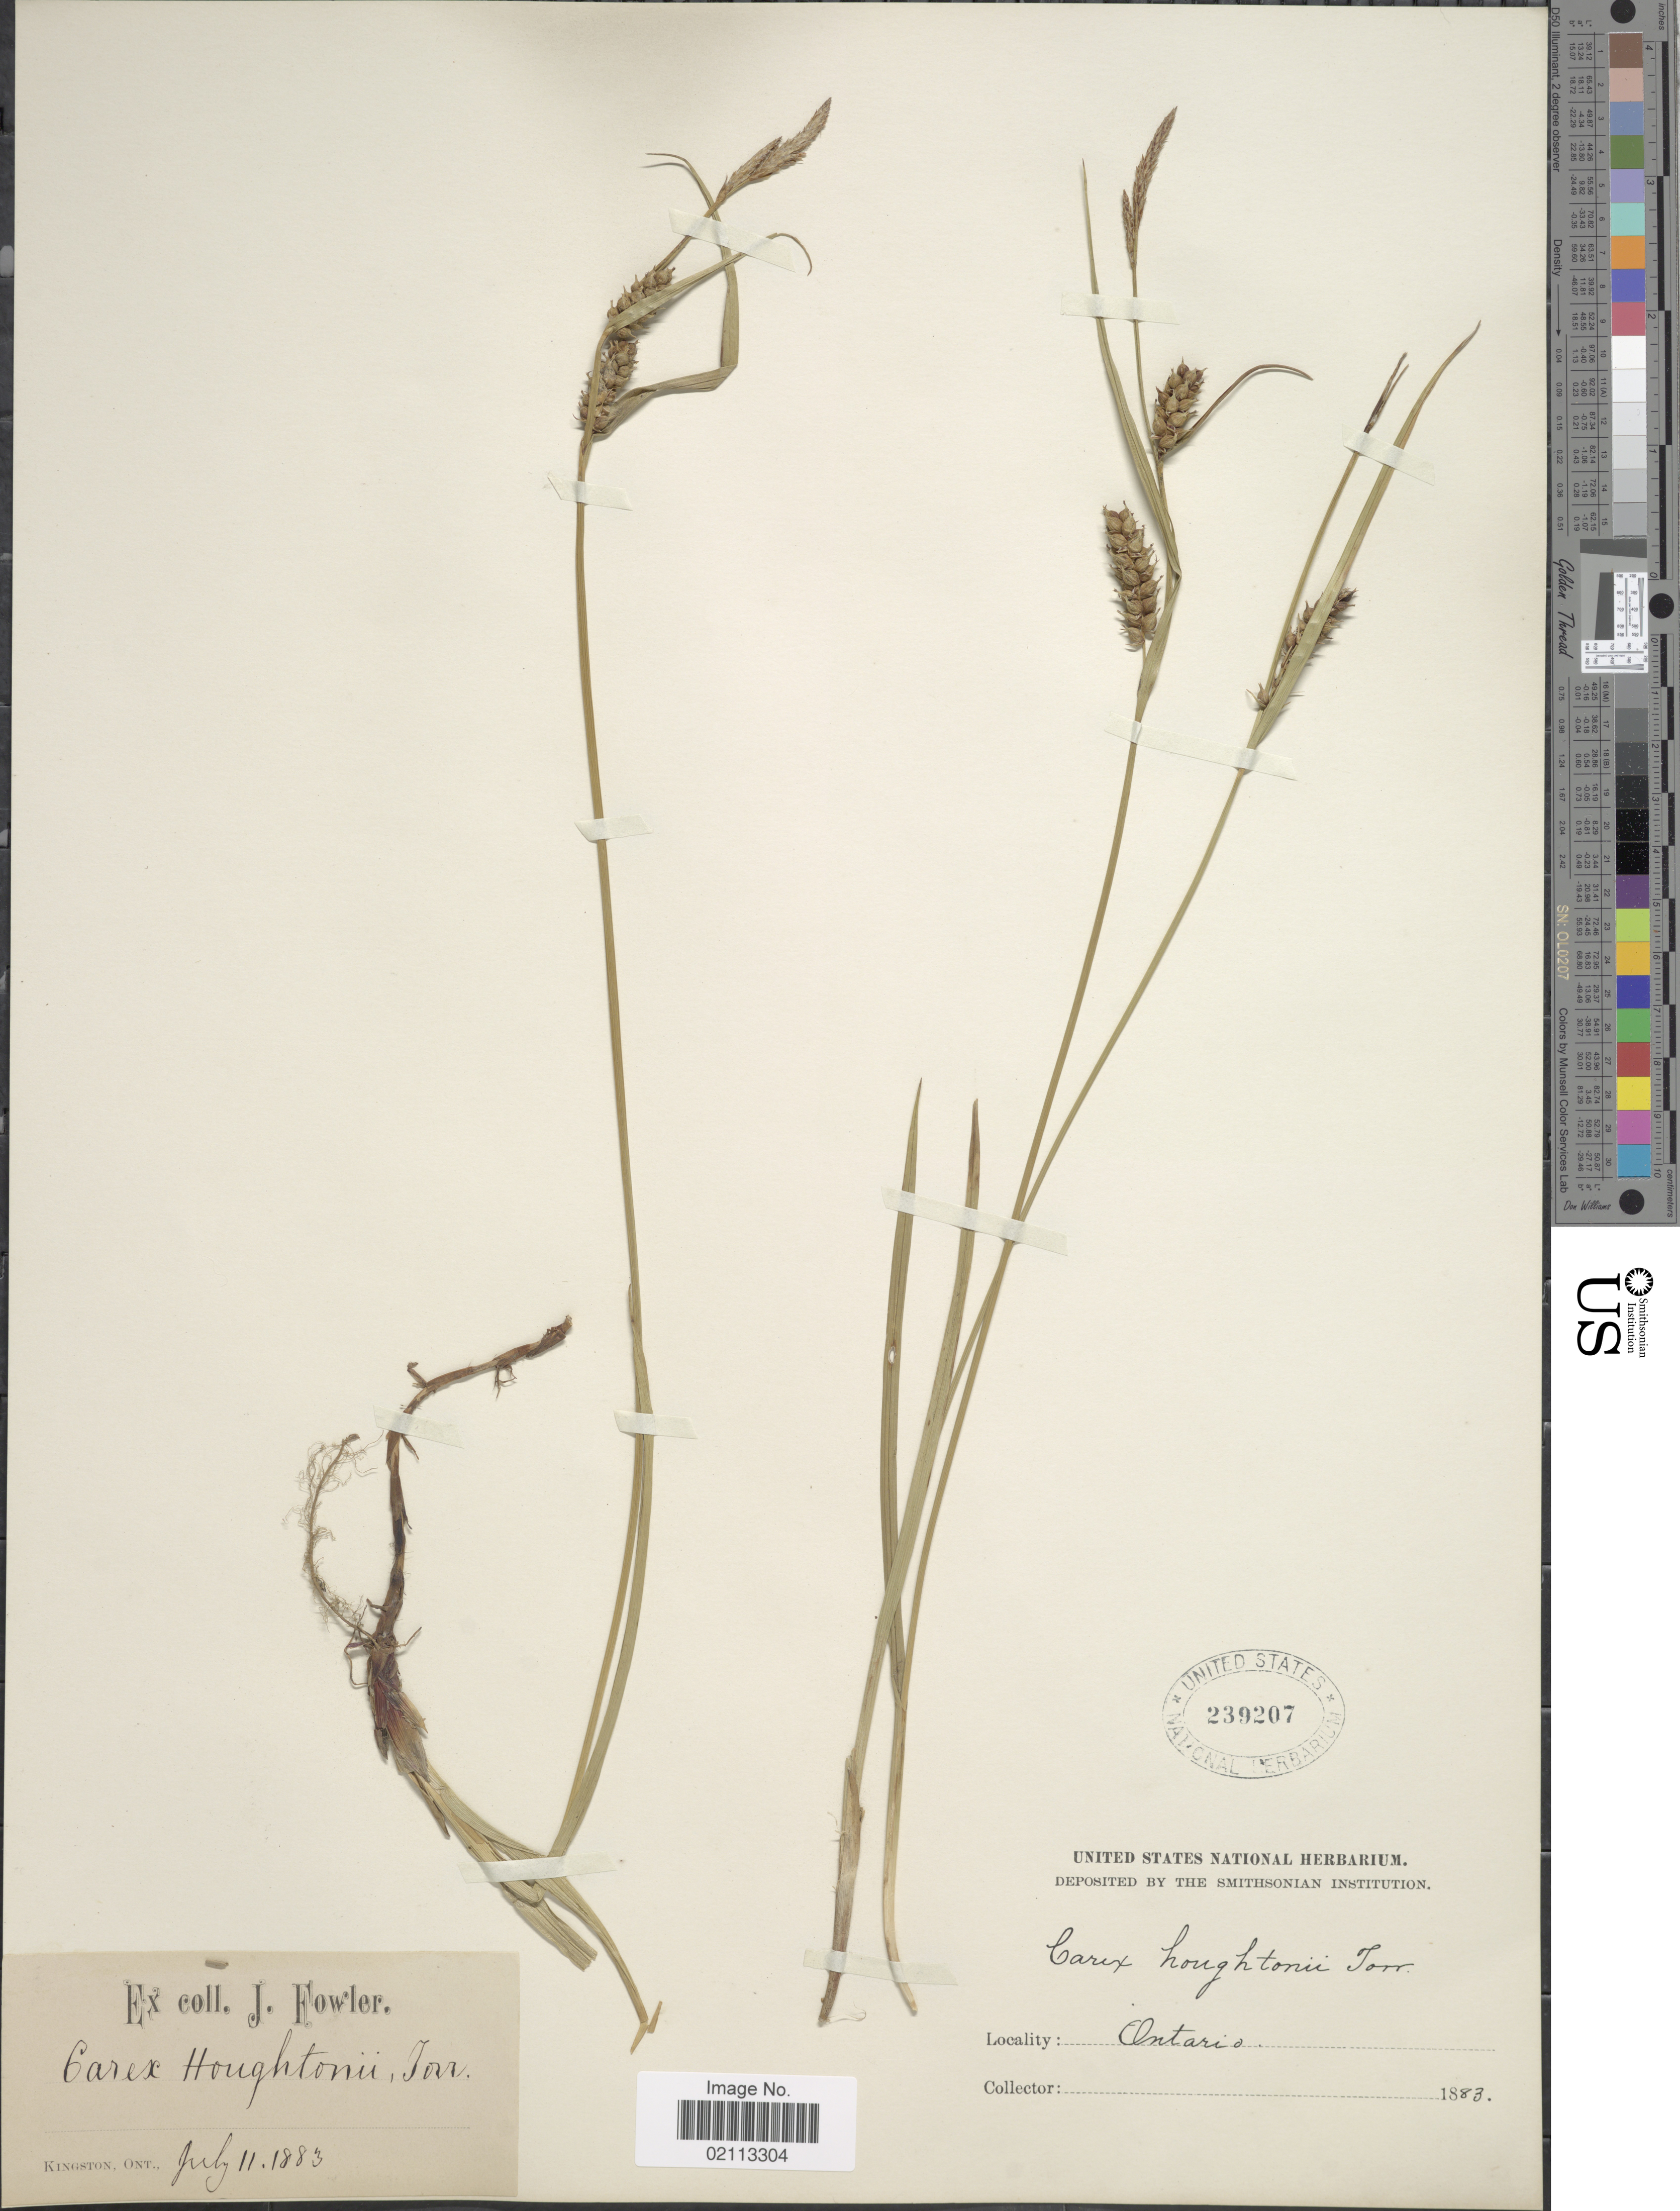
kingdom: Plantae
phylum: Tracheophyta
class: Liliopsida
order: Poales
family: Cyperaceae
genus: Carex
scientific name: Carex houghtoniana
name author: Torr. ex Dewey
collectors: J. P. Fowler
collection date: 1883-07-11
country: Canada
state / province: Ontario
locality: Kingston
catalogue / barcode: US 239207